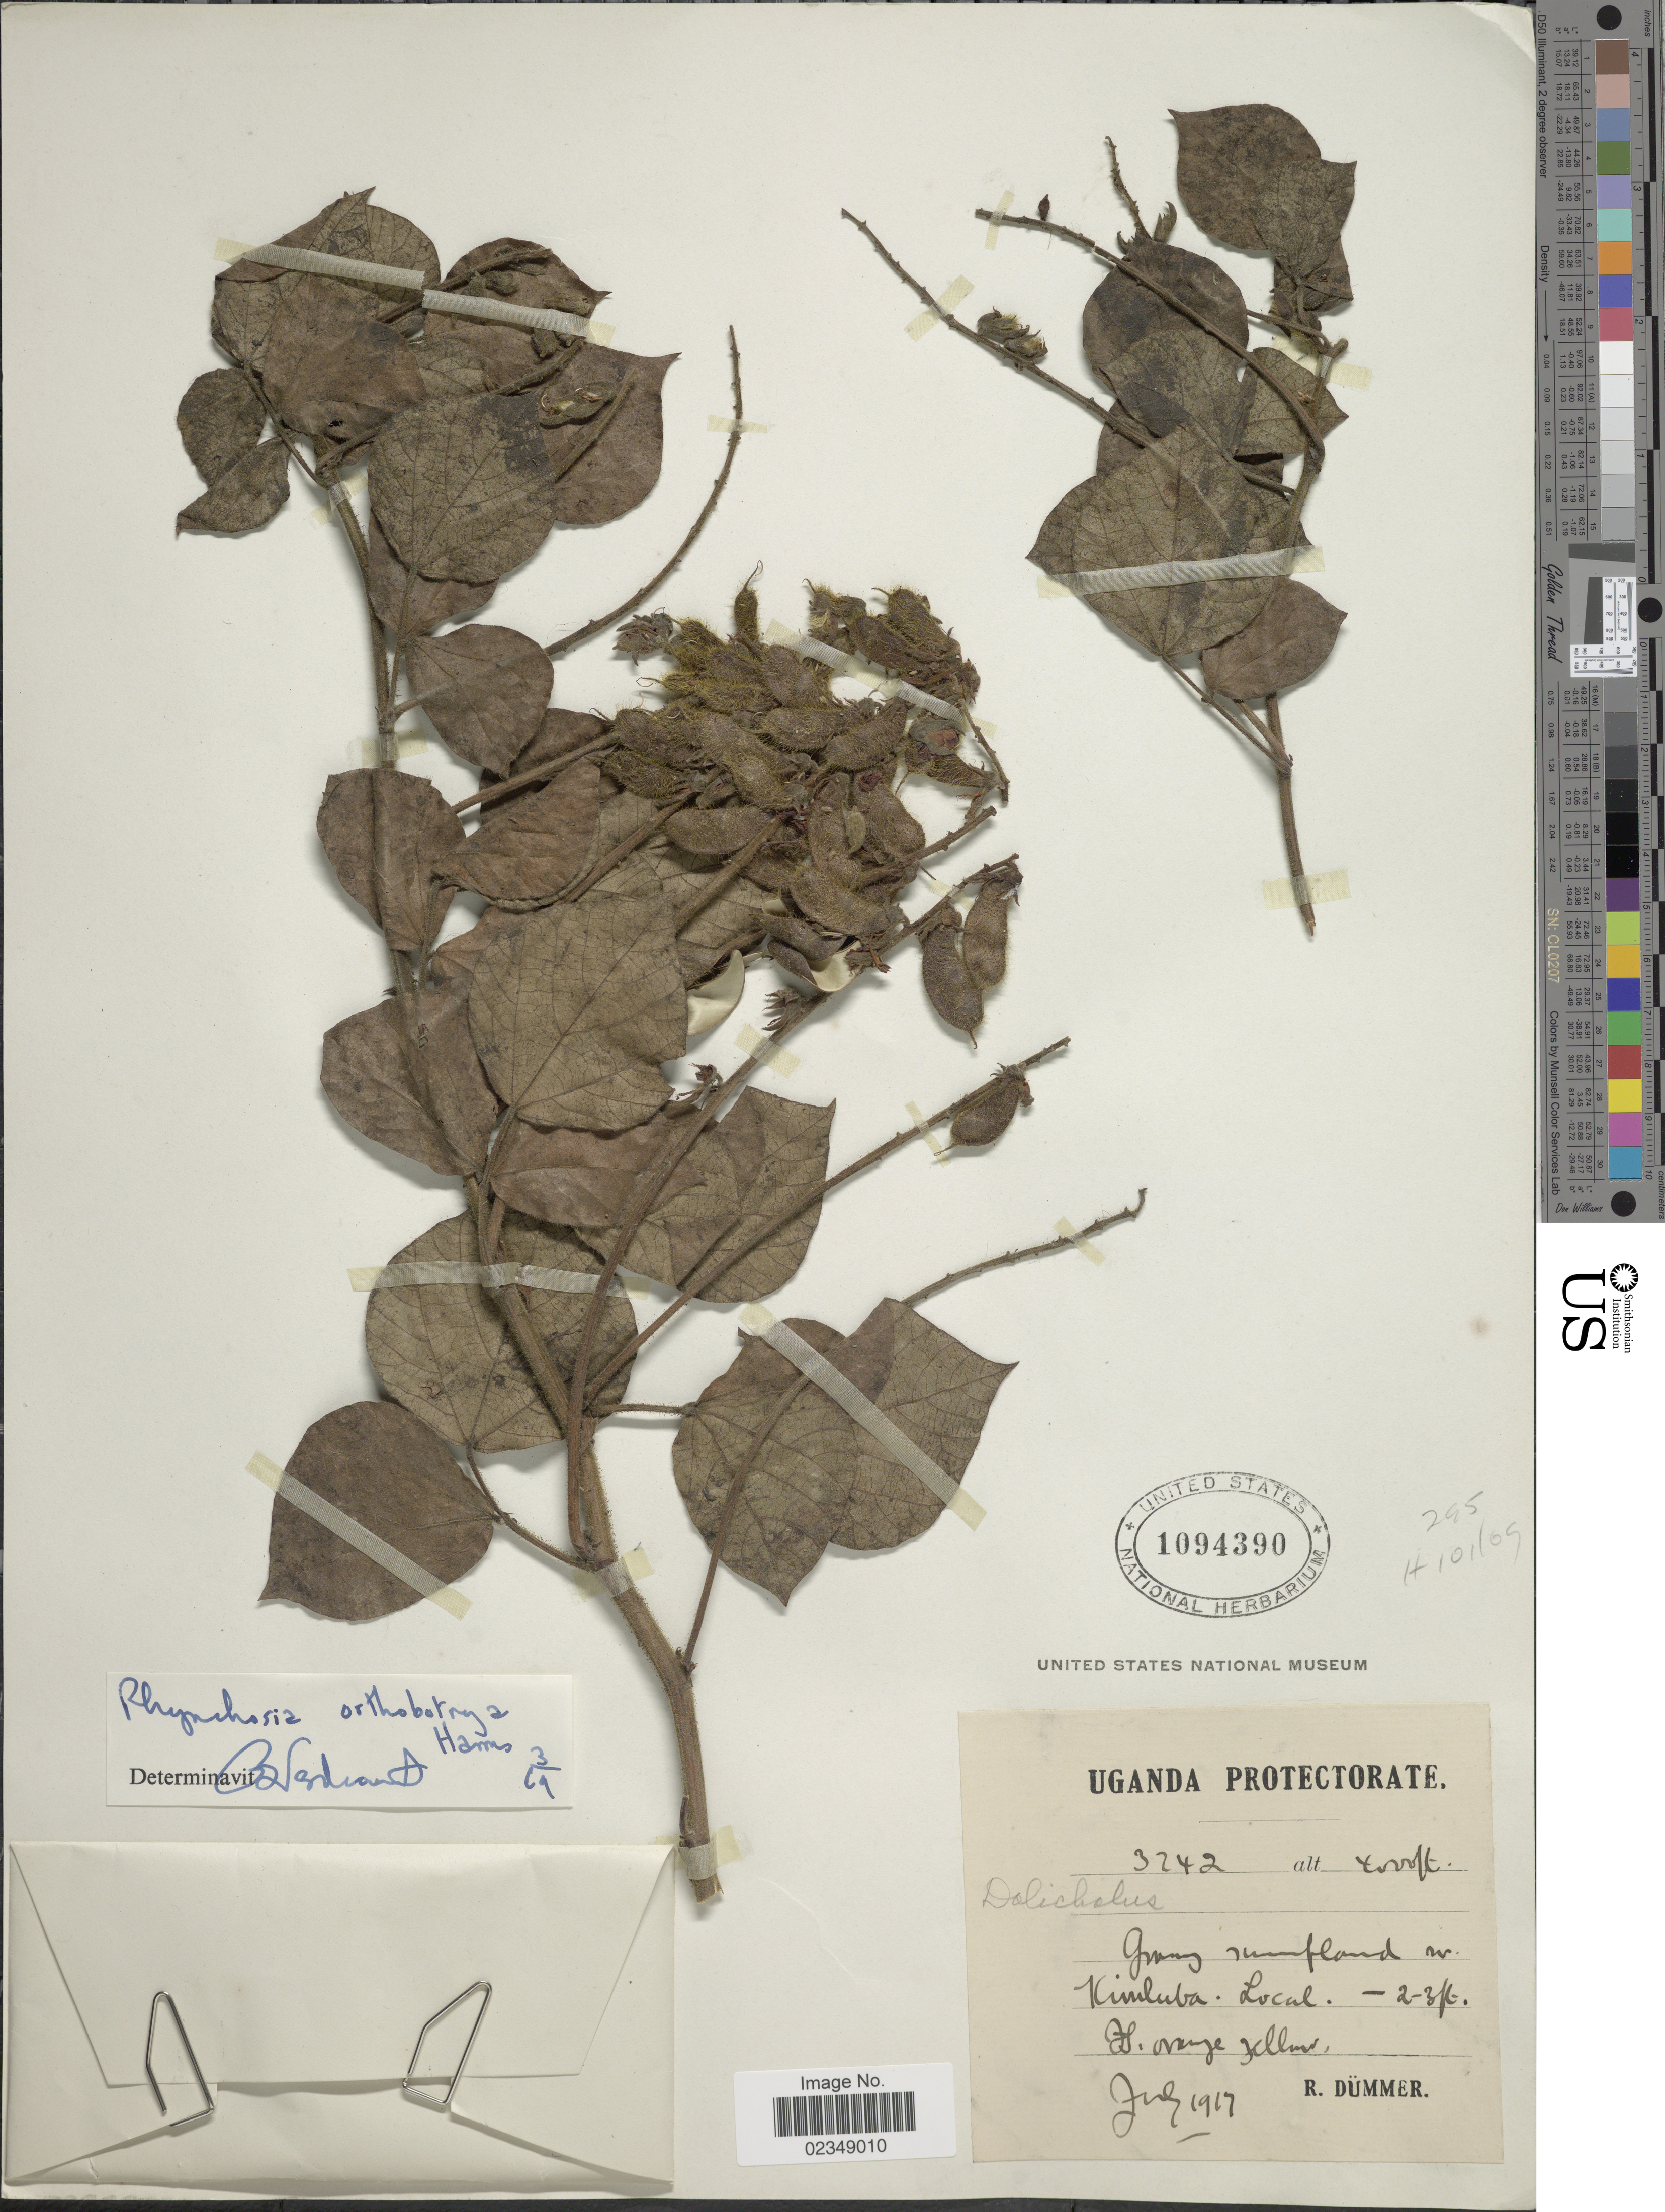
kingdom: Plantae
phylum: Tracheophyta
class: Magnoliopsida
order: Fabales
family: Fabaceae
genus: Rhynchosia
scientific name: Rhynchosia orthobotrya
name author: Harms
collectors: R. A. Dümmer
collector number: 3242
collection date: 1917-07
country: Uganda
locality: Grassy swampland nr. Kimluba [interpreted]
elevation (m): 1219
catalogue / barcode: US 1094390